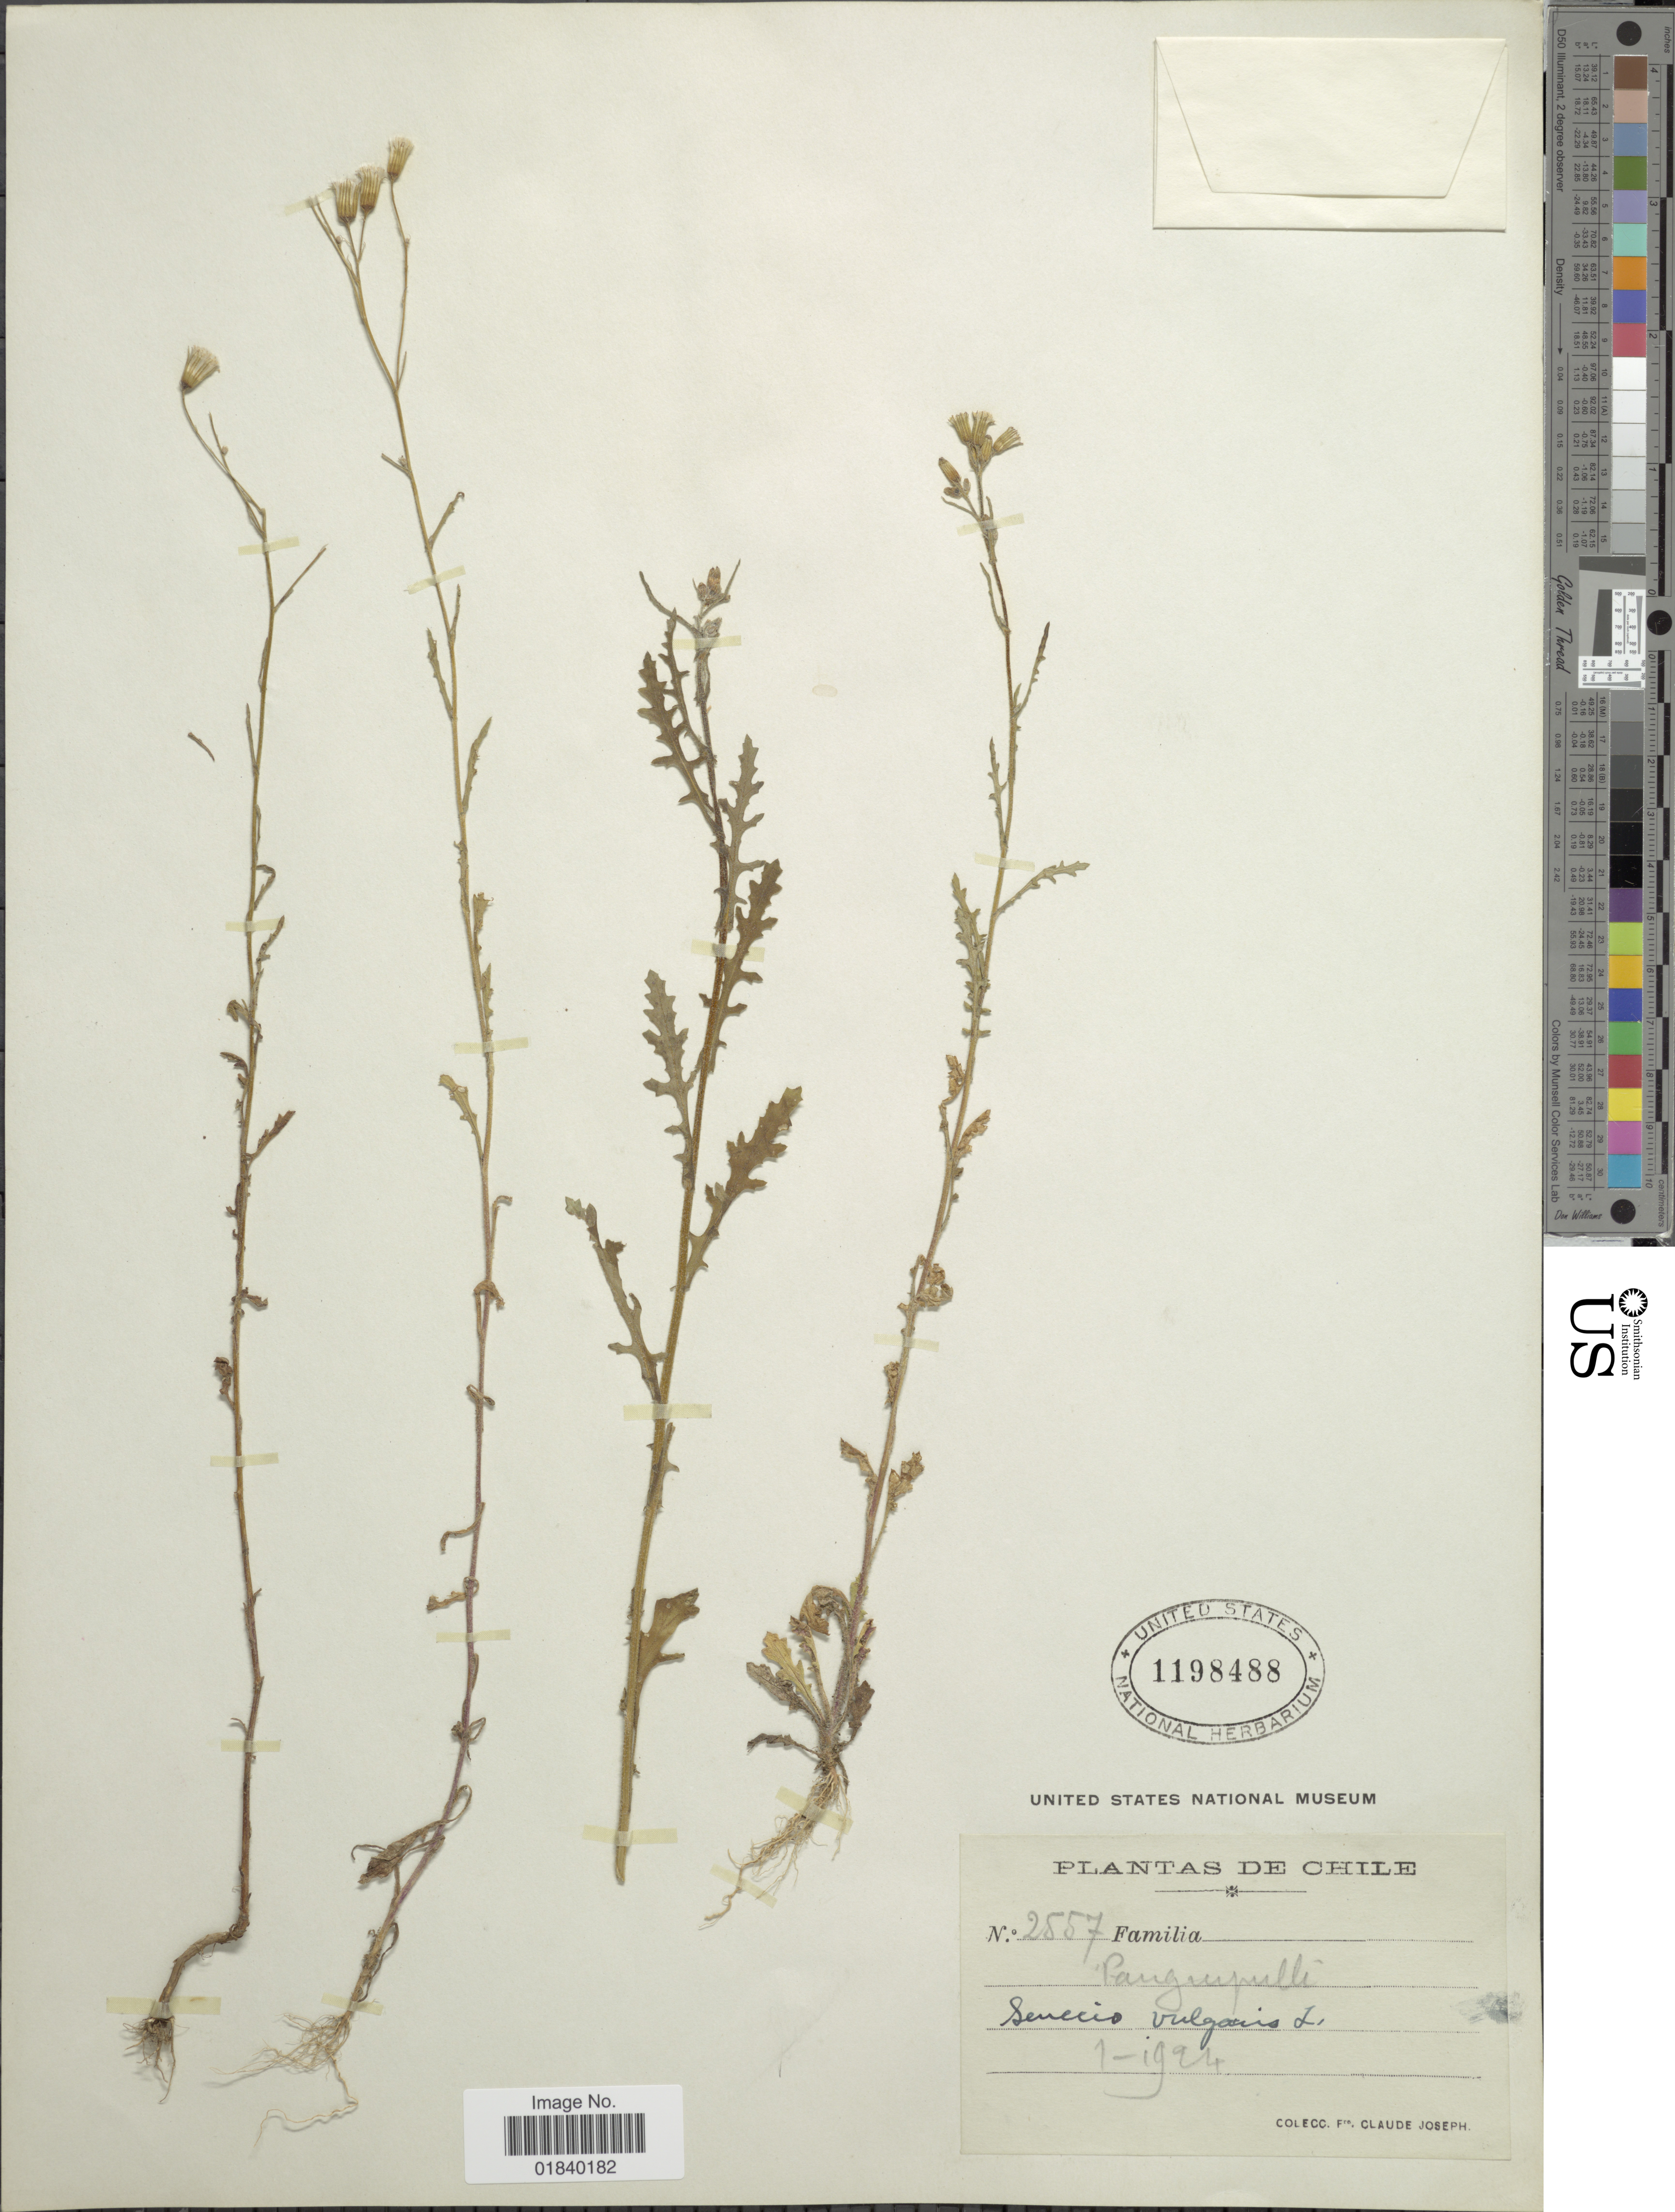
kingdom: Plantae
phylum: Tracheophyta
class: Magnoliopsida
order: Asterales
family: Asteraceae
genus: Senecio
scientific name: Senecio vulgaris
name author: L.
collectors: Bro. Claude-Joseph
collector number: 2557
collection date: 1924-01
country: Chile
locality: Chile. Panguipulle.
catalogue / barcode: US 1198488